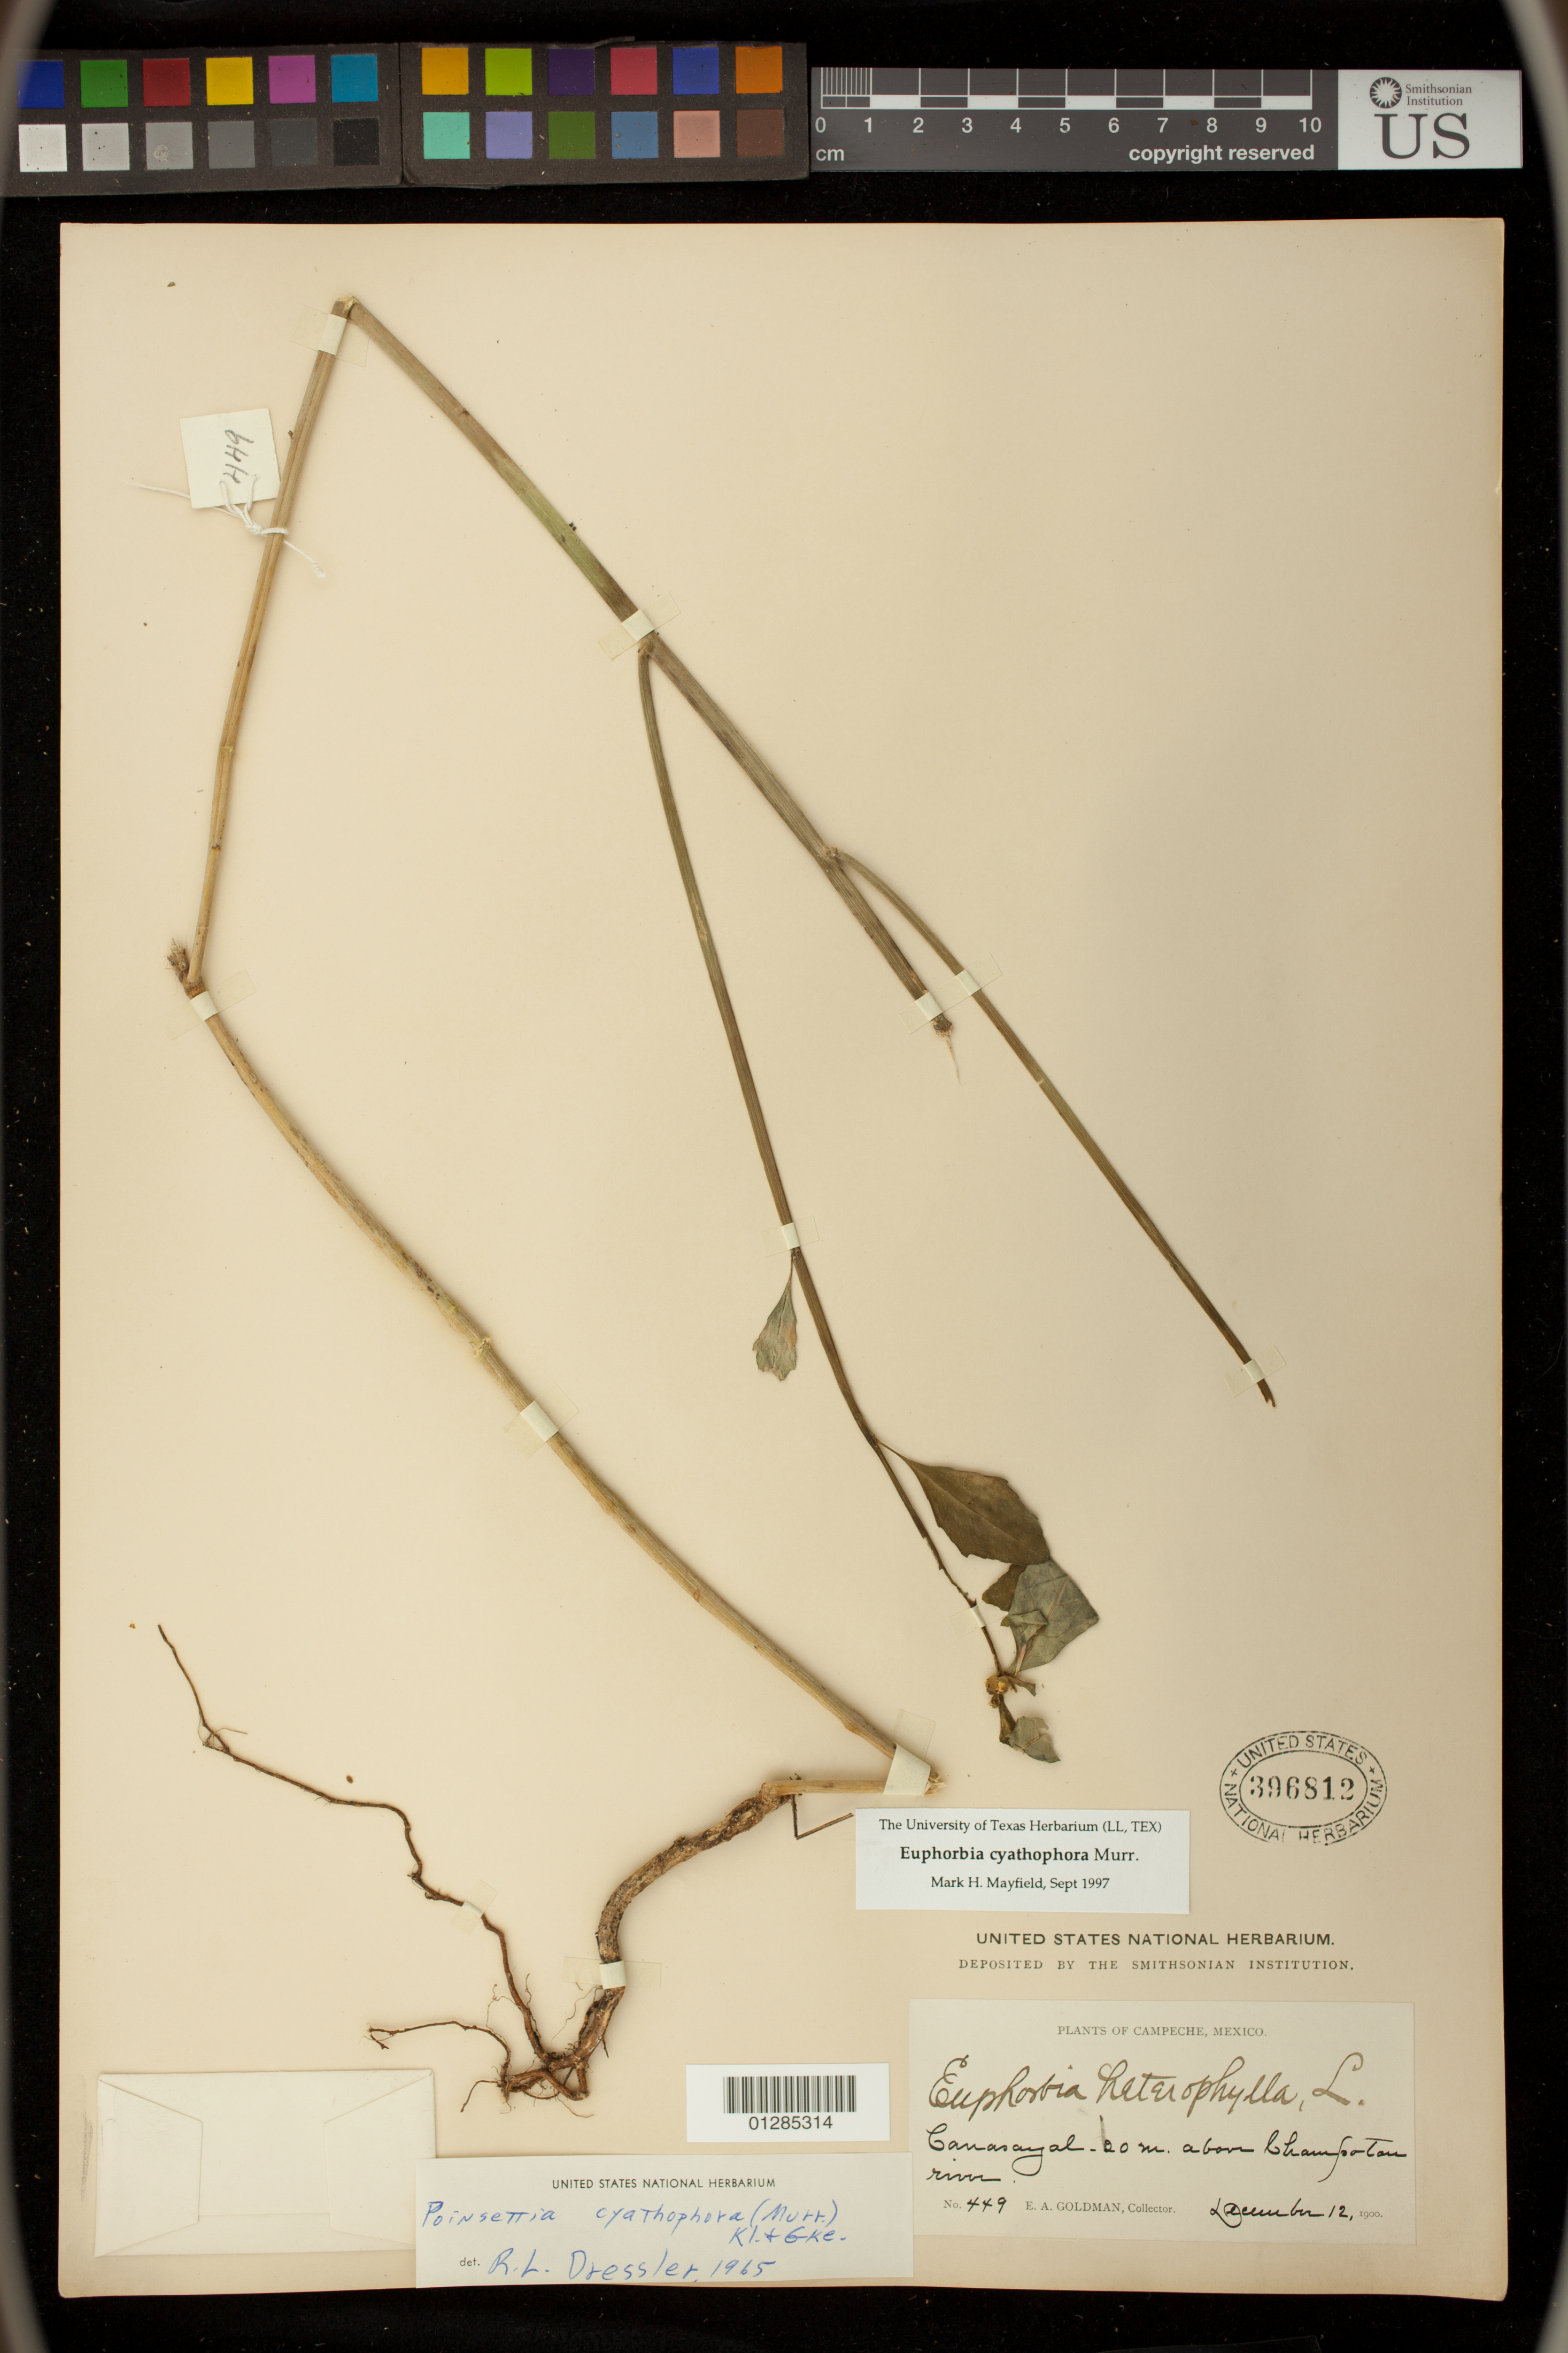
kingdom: Plantae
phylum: Tracheophyta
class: Magnoliopsida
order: Malpighiales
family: Euphorbiaceae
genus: Euphorbia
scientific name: Euphorbia heterophylla var. cyathophora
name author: (Murr.) Griseb.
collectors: E. A. Goldman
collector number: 449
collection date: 1900-12-12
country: Mexico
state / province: Campeche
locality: Canasayal, 20 m. above Champotan river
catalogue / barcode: US 393812